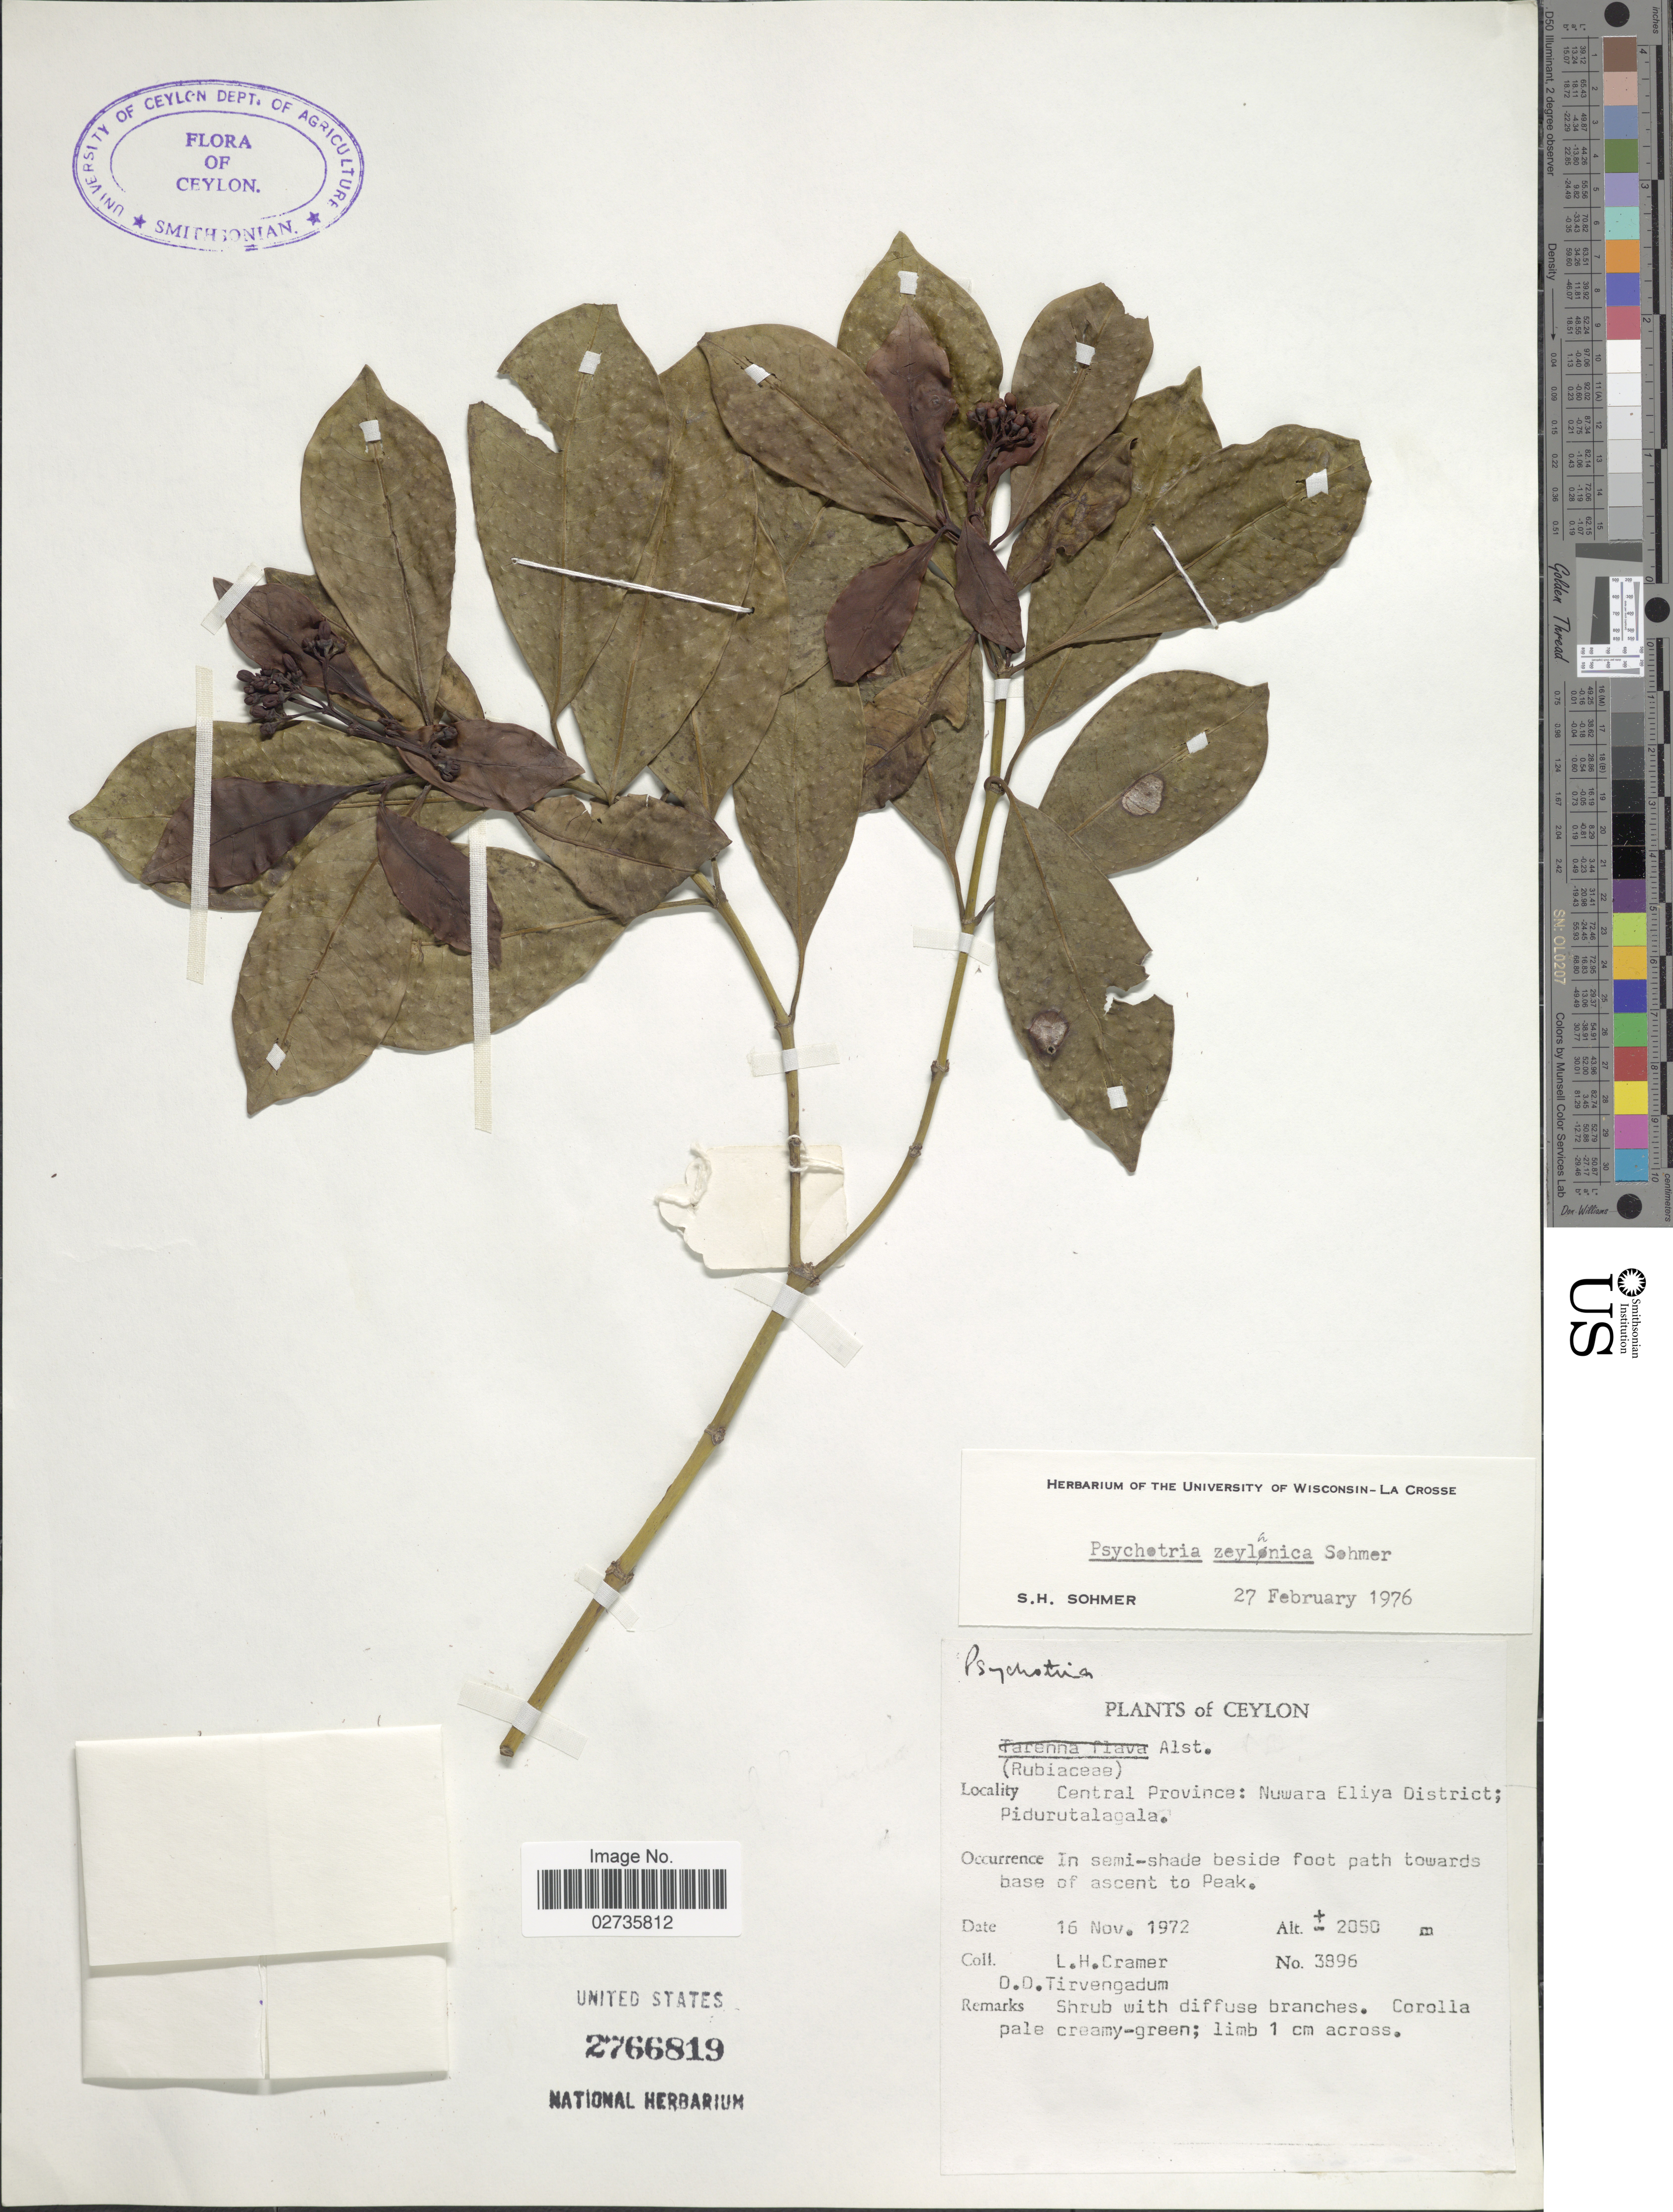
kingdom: Plantae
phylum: Tracheophyta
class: Magnoliopsida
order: Gentianales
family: Rubiaceae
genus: Psychotria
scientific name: Psychotria zeylanica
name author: Sohmer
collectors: L. H. Cramer & D. Tirvengadum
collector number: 3896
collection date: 1972-11-16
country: Sri Lanka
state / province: Central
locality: Ceylon, Nuwara Elia District; Pidurutalagala, In semi-shade beside foot path towards base of ascent to Peak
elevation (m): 2050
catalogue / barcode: US 2766819